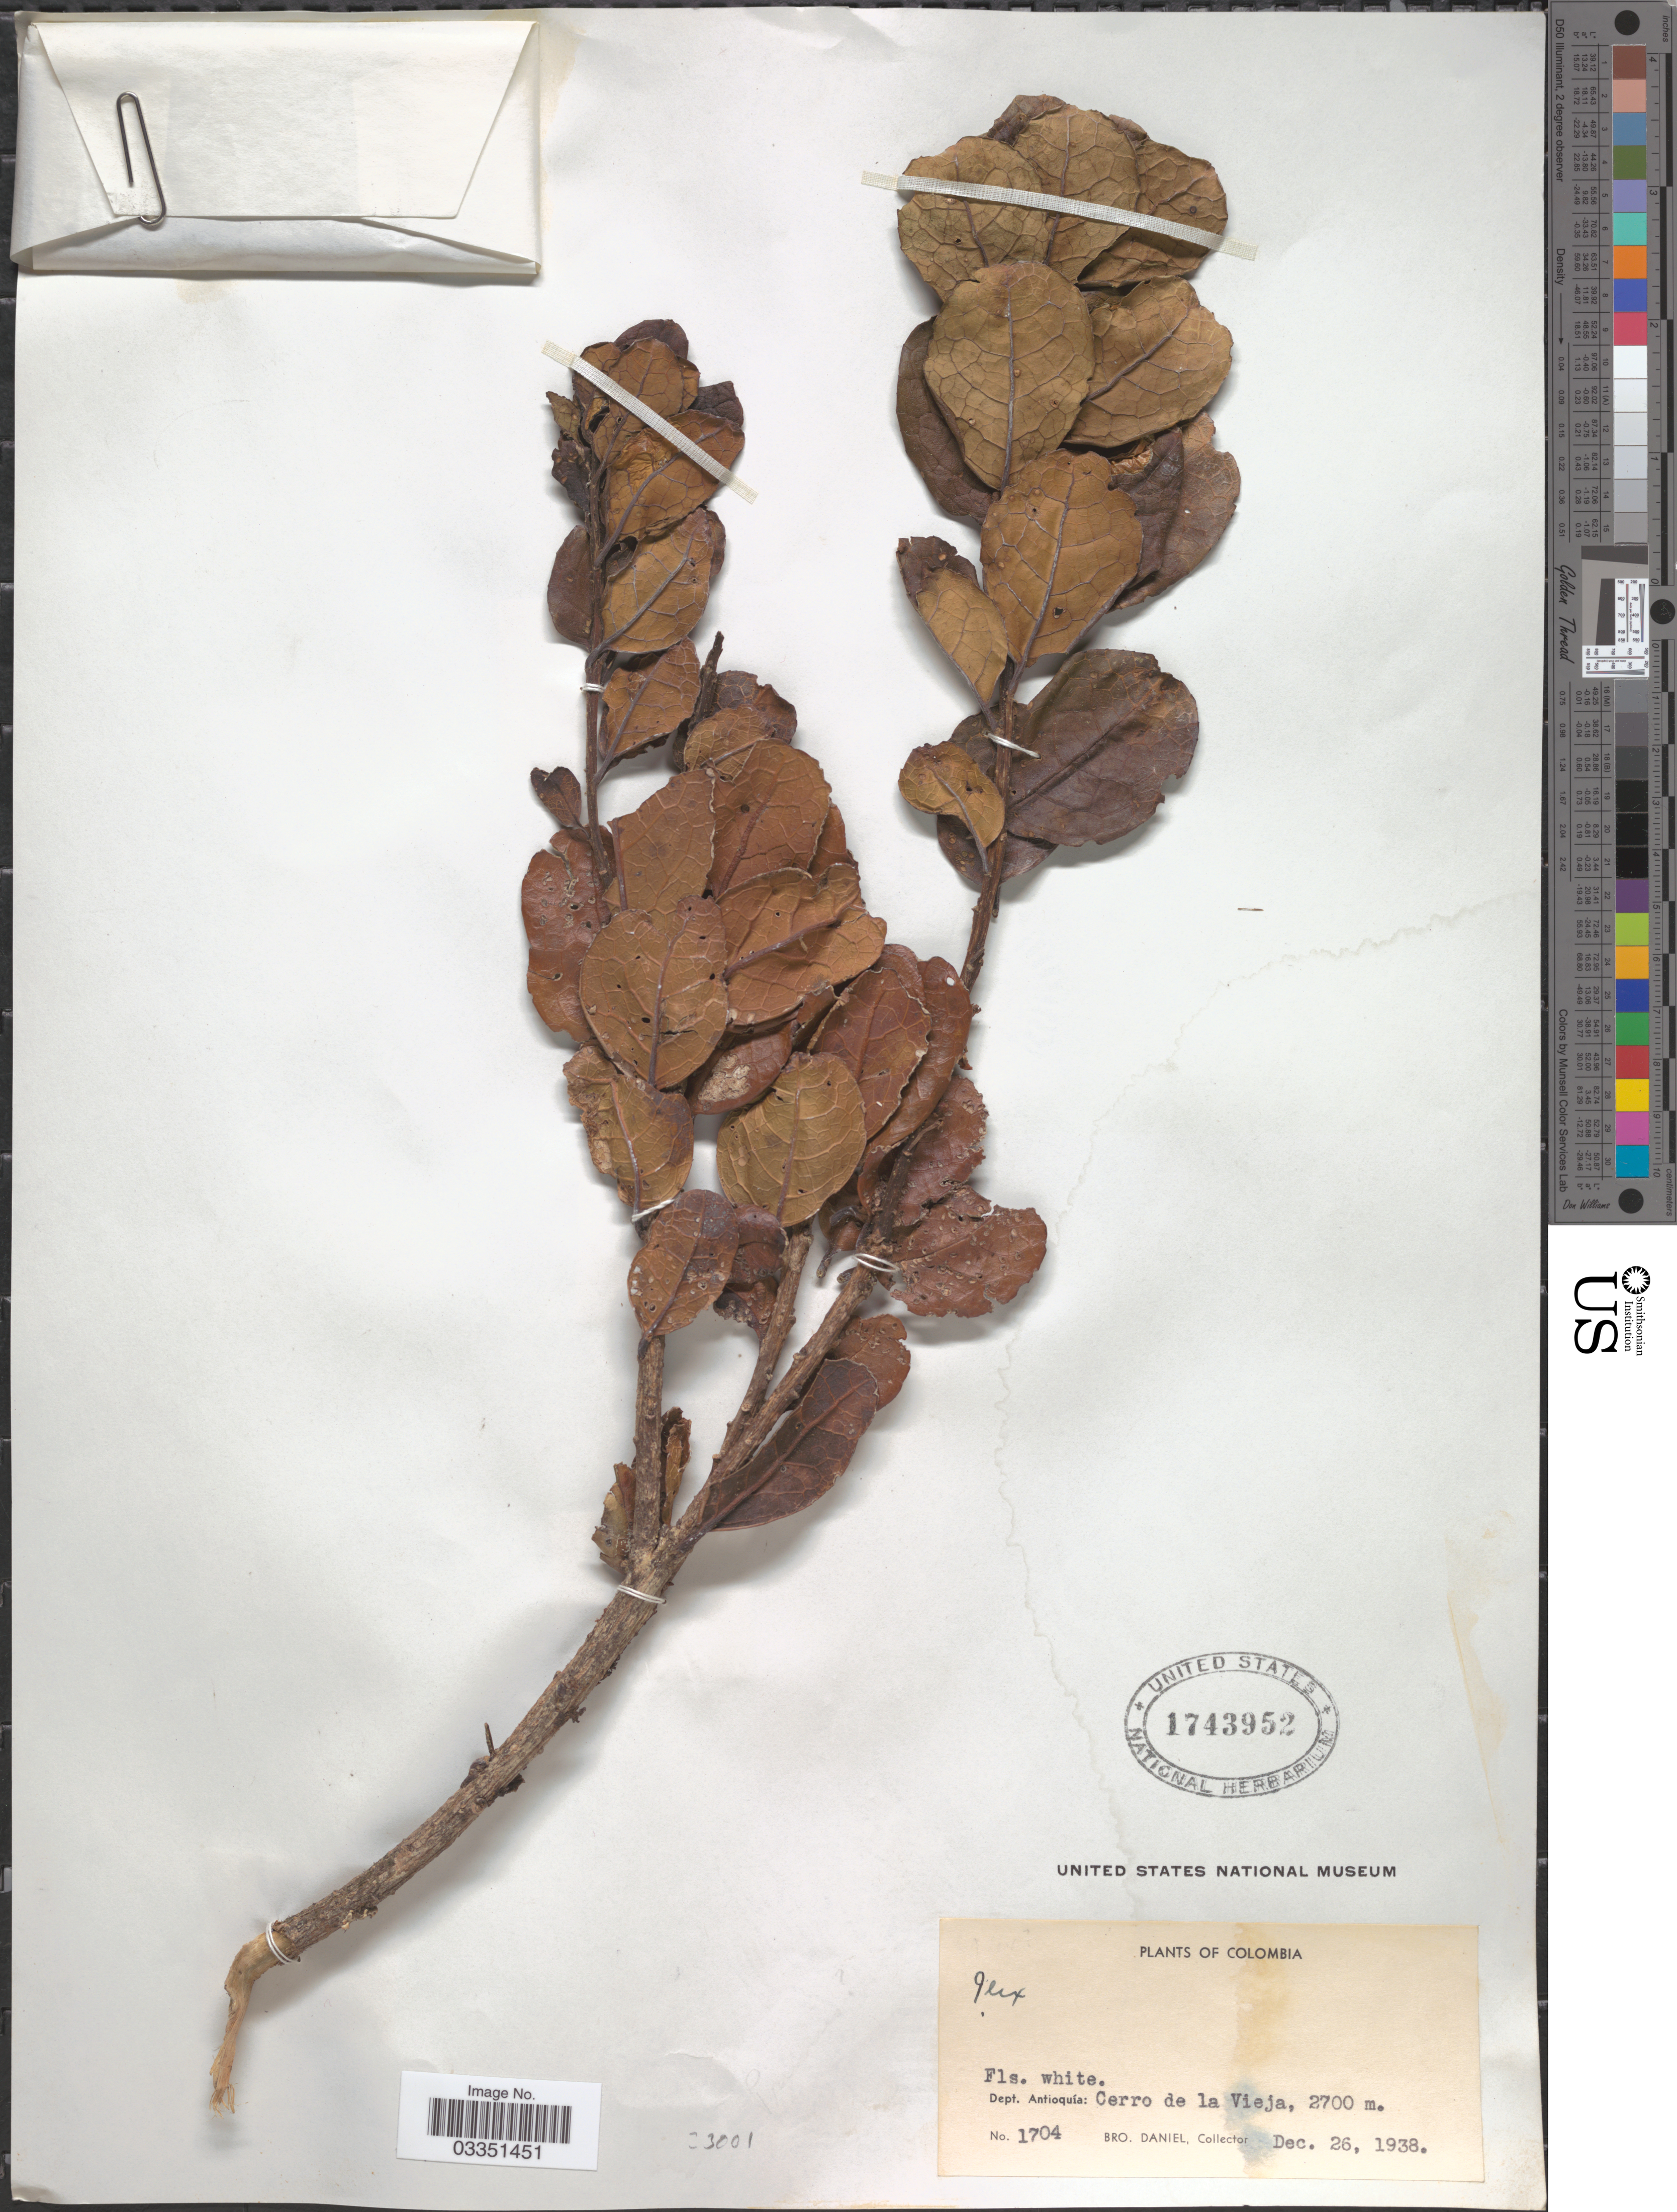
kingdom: Plantae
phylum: Tracheophyta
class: Magnoliopsida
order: Aquifoliales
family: Aquifoliaceae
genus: Ilex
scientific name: Ilex sp.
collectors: Bro. Daniel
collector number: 1704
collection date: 1938-12-26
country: Colombia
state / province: Antioquia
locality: Dept. Antioquia: Cerro de la Vieja.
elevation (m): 2700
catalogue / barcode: US 1743952